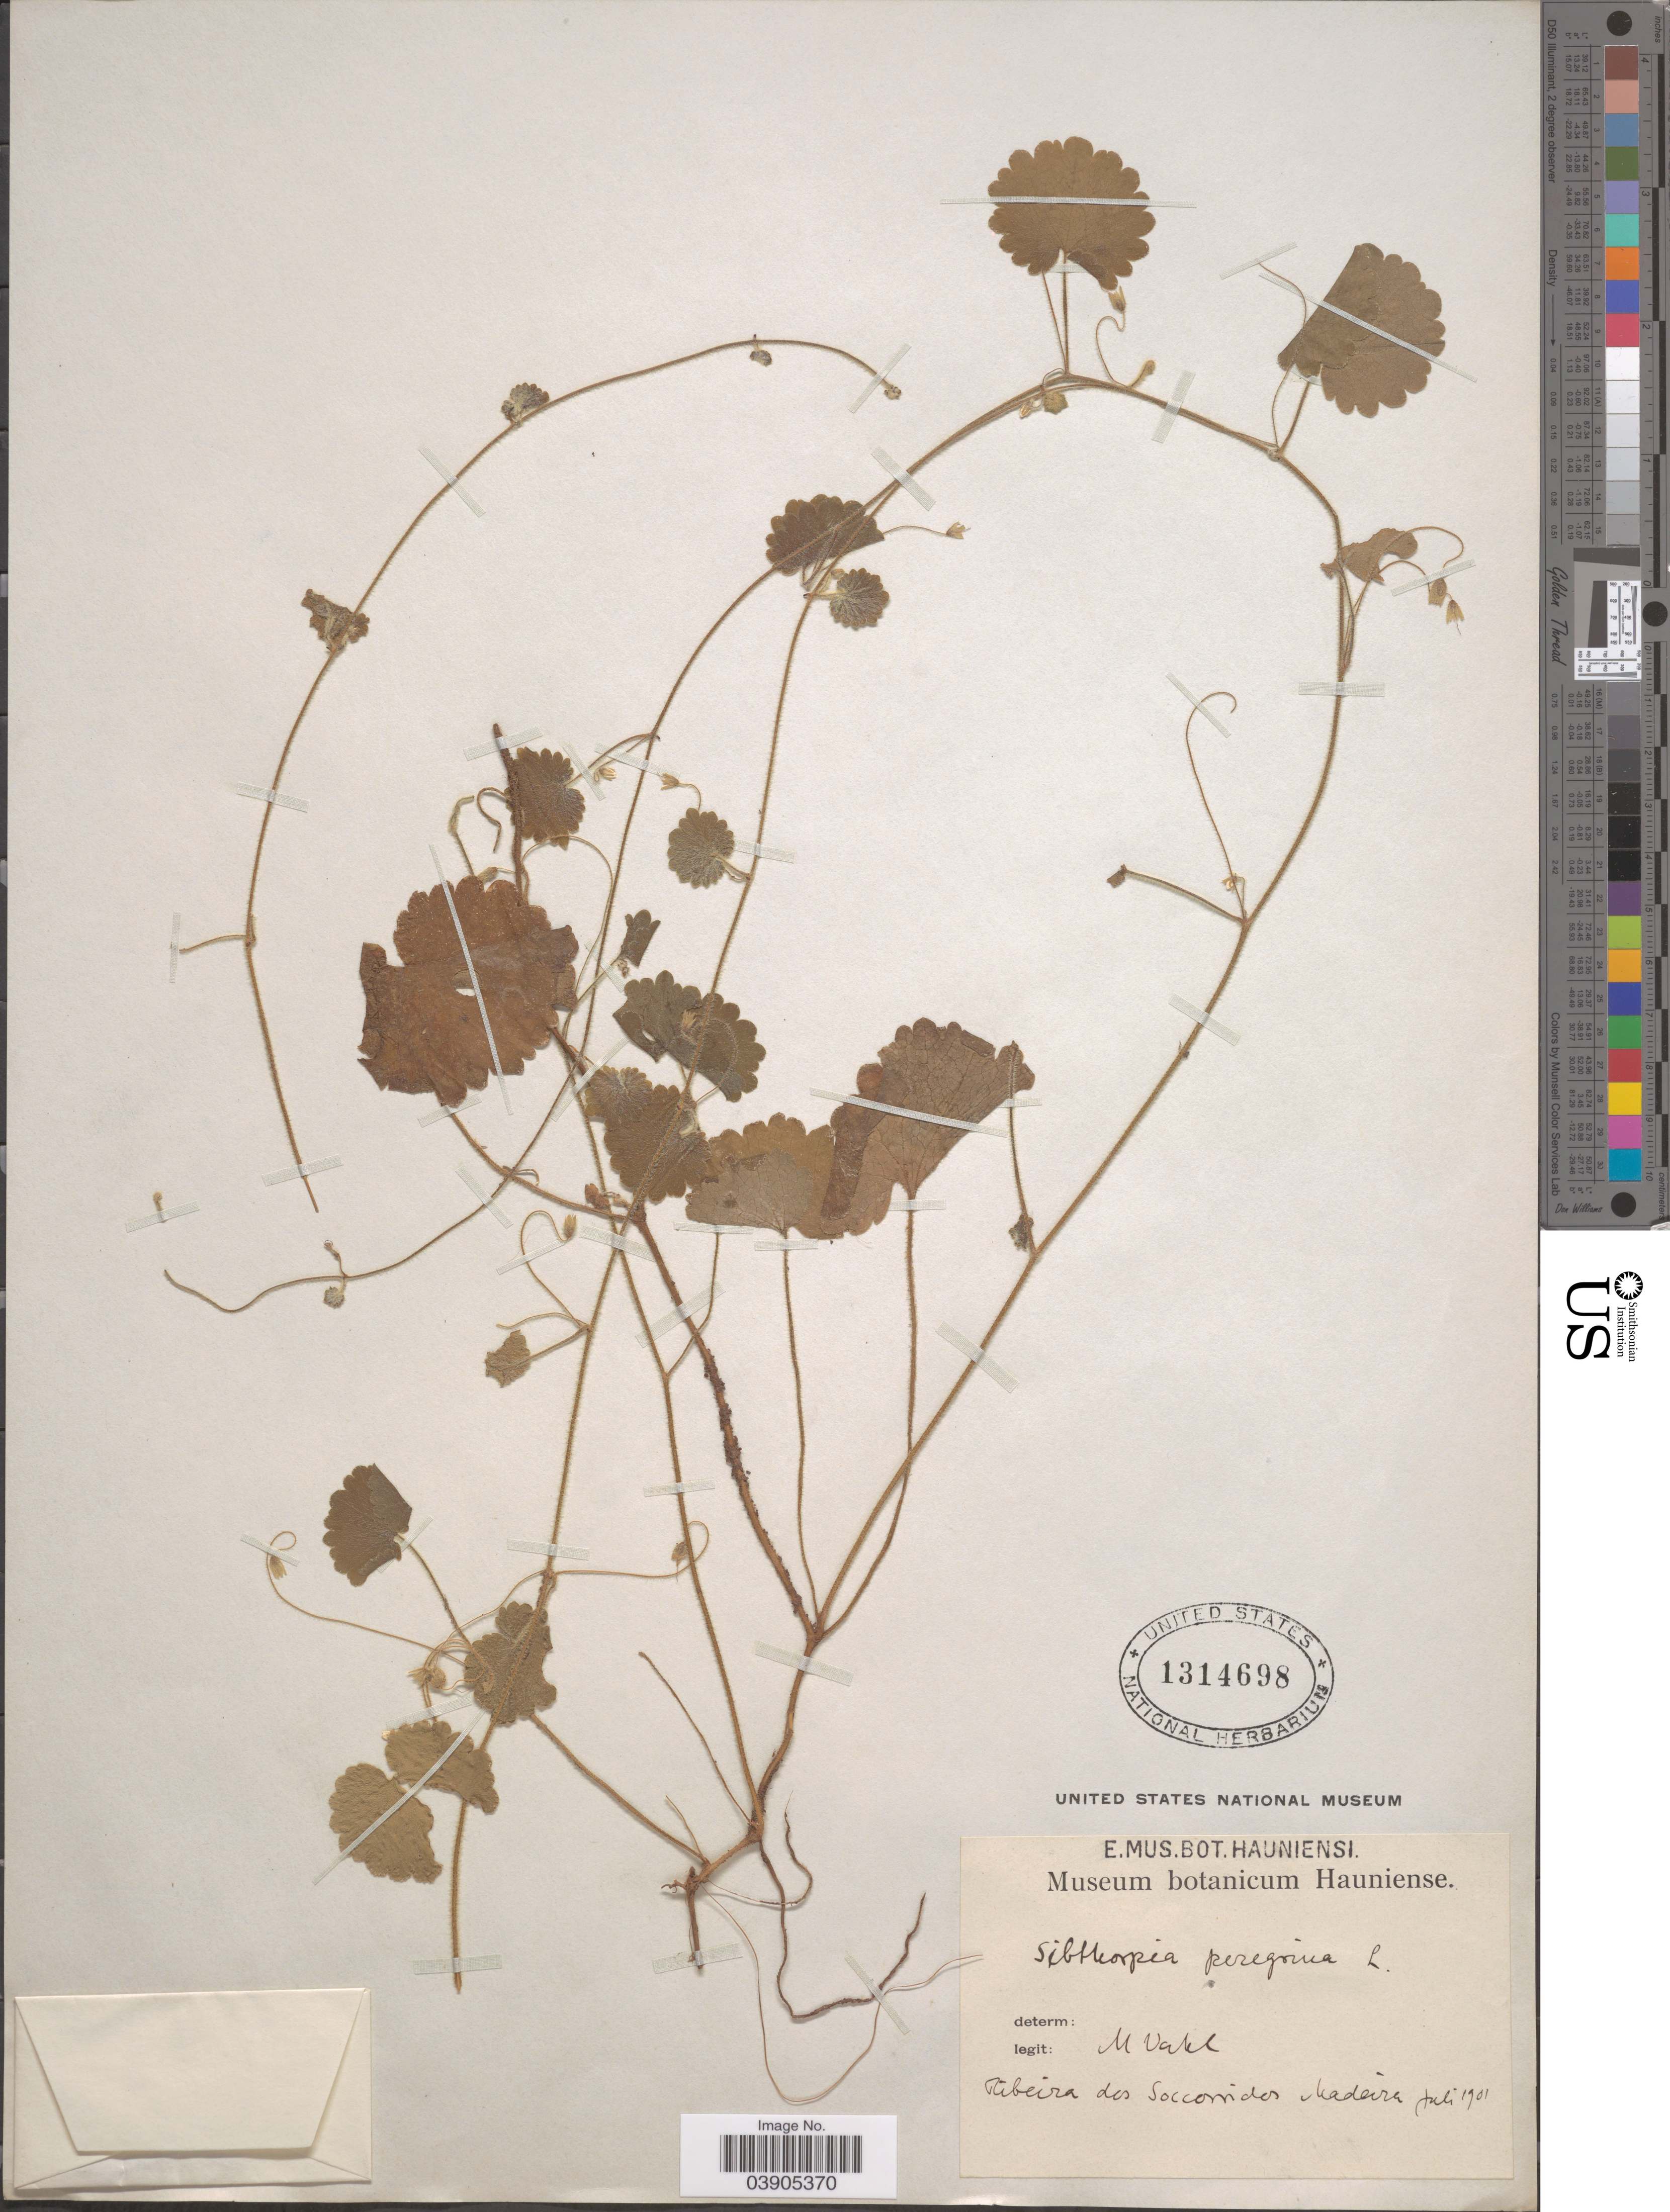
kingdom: Plantae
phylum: Tracheophyta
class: Magnoliopsida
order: Lamiales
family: Plantaginaceae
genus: Sibthorpia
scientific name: Sibthorpia peregrina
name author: L.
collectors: M. Vahl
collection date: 1901-07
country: Portugal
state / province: Madeira (Aut. Reg.)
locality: Ribeira des Soccorrides.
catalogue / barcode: US 1314698